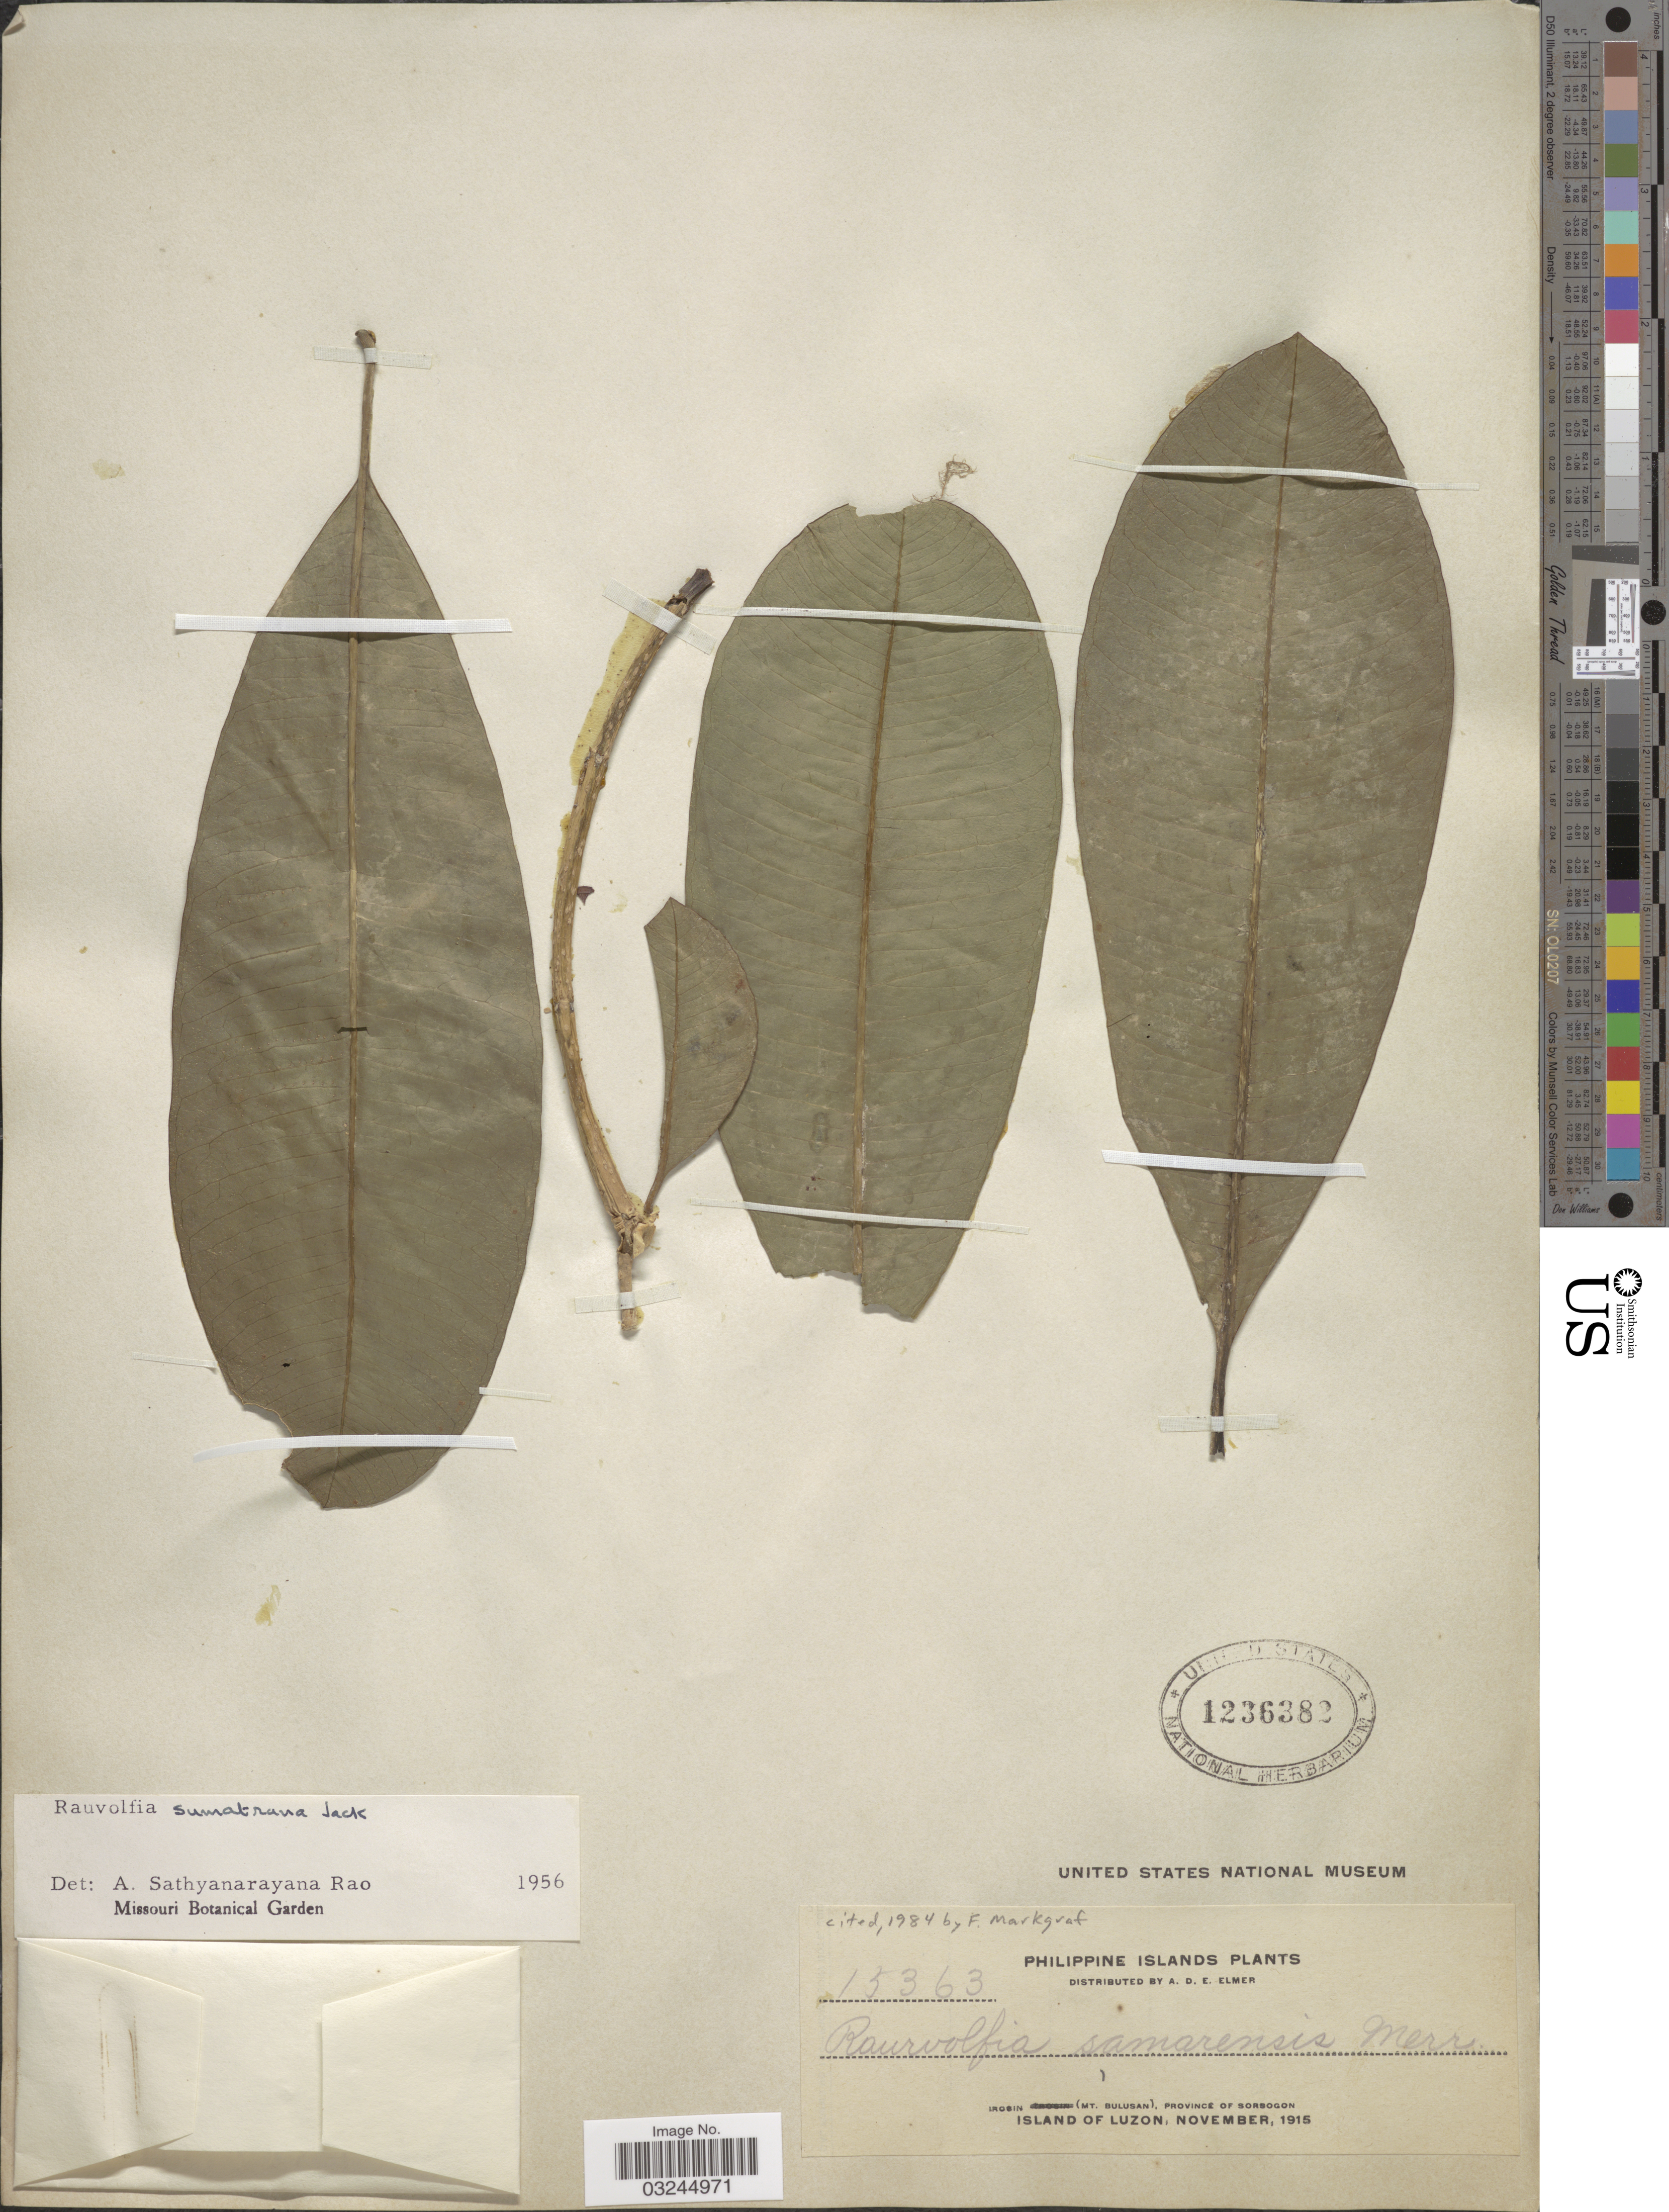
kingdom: Plantae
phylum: Tracheophyta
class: Magnoliopsida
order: Gentianales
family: Apocynaceae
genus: Rauvolfia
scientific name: Rauvolfia samarensis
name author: Merr.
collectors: A. D. E. Elmer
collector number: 15363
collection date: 1915-11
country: Philippines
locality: Philippine Islands. Irosin (Mt. Bulusan), Province of Sorsogon. Island of Luzon.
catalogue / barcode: US 1236382